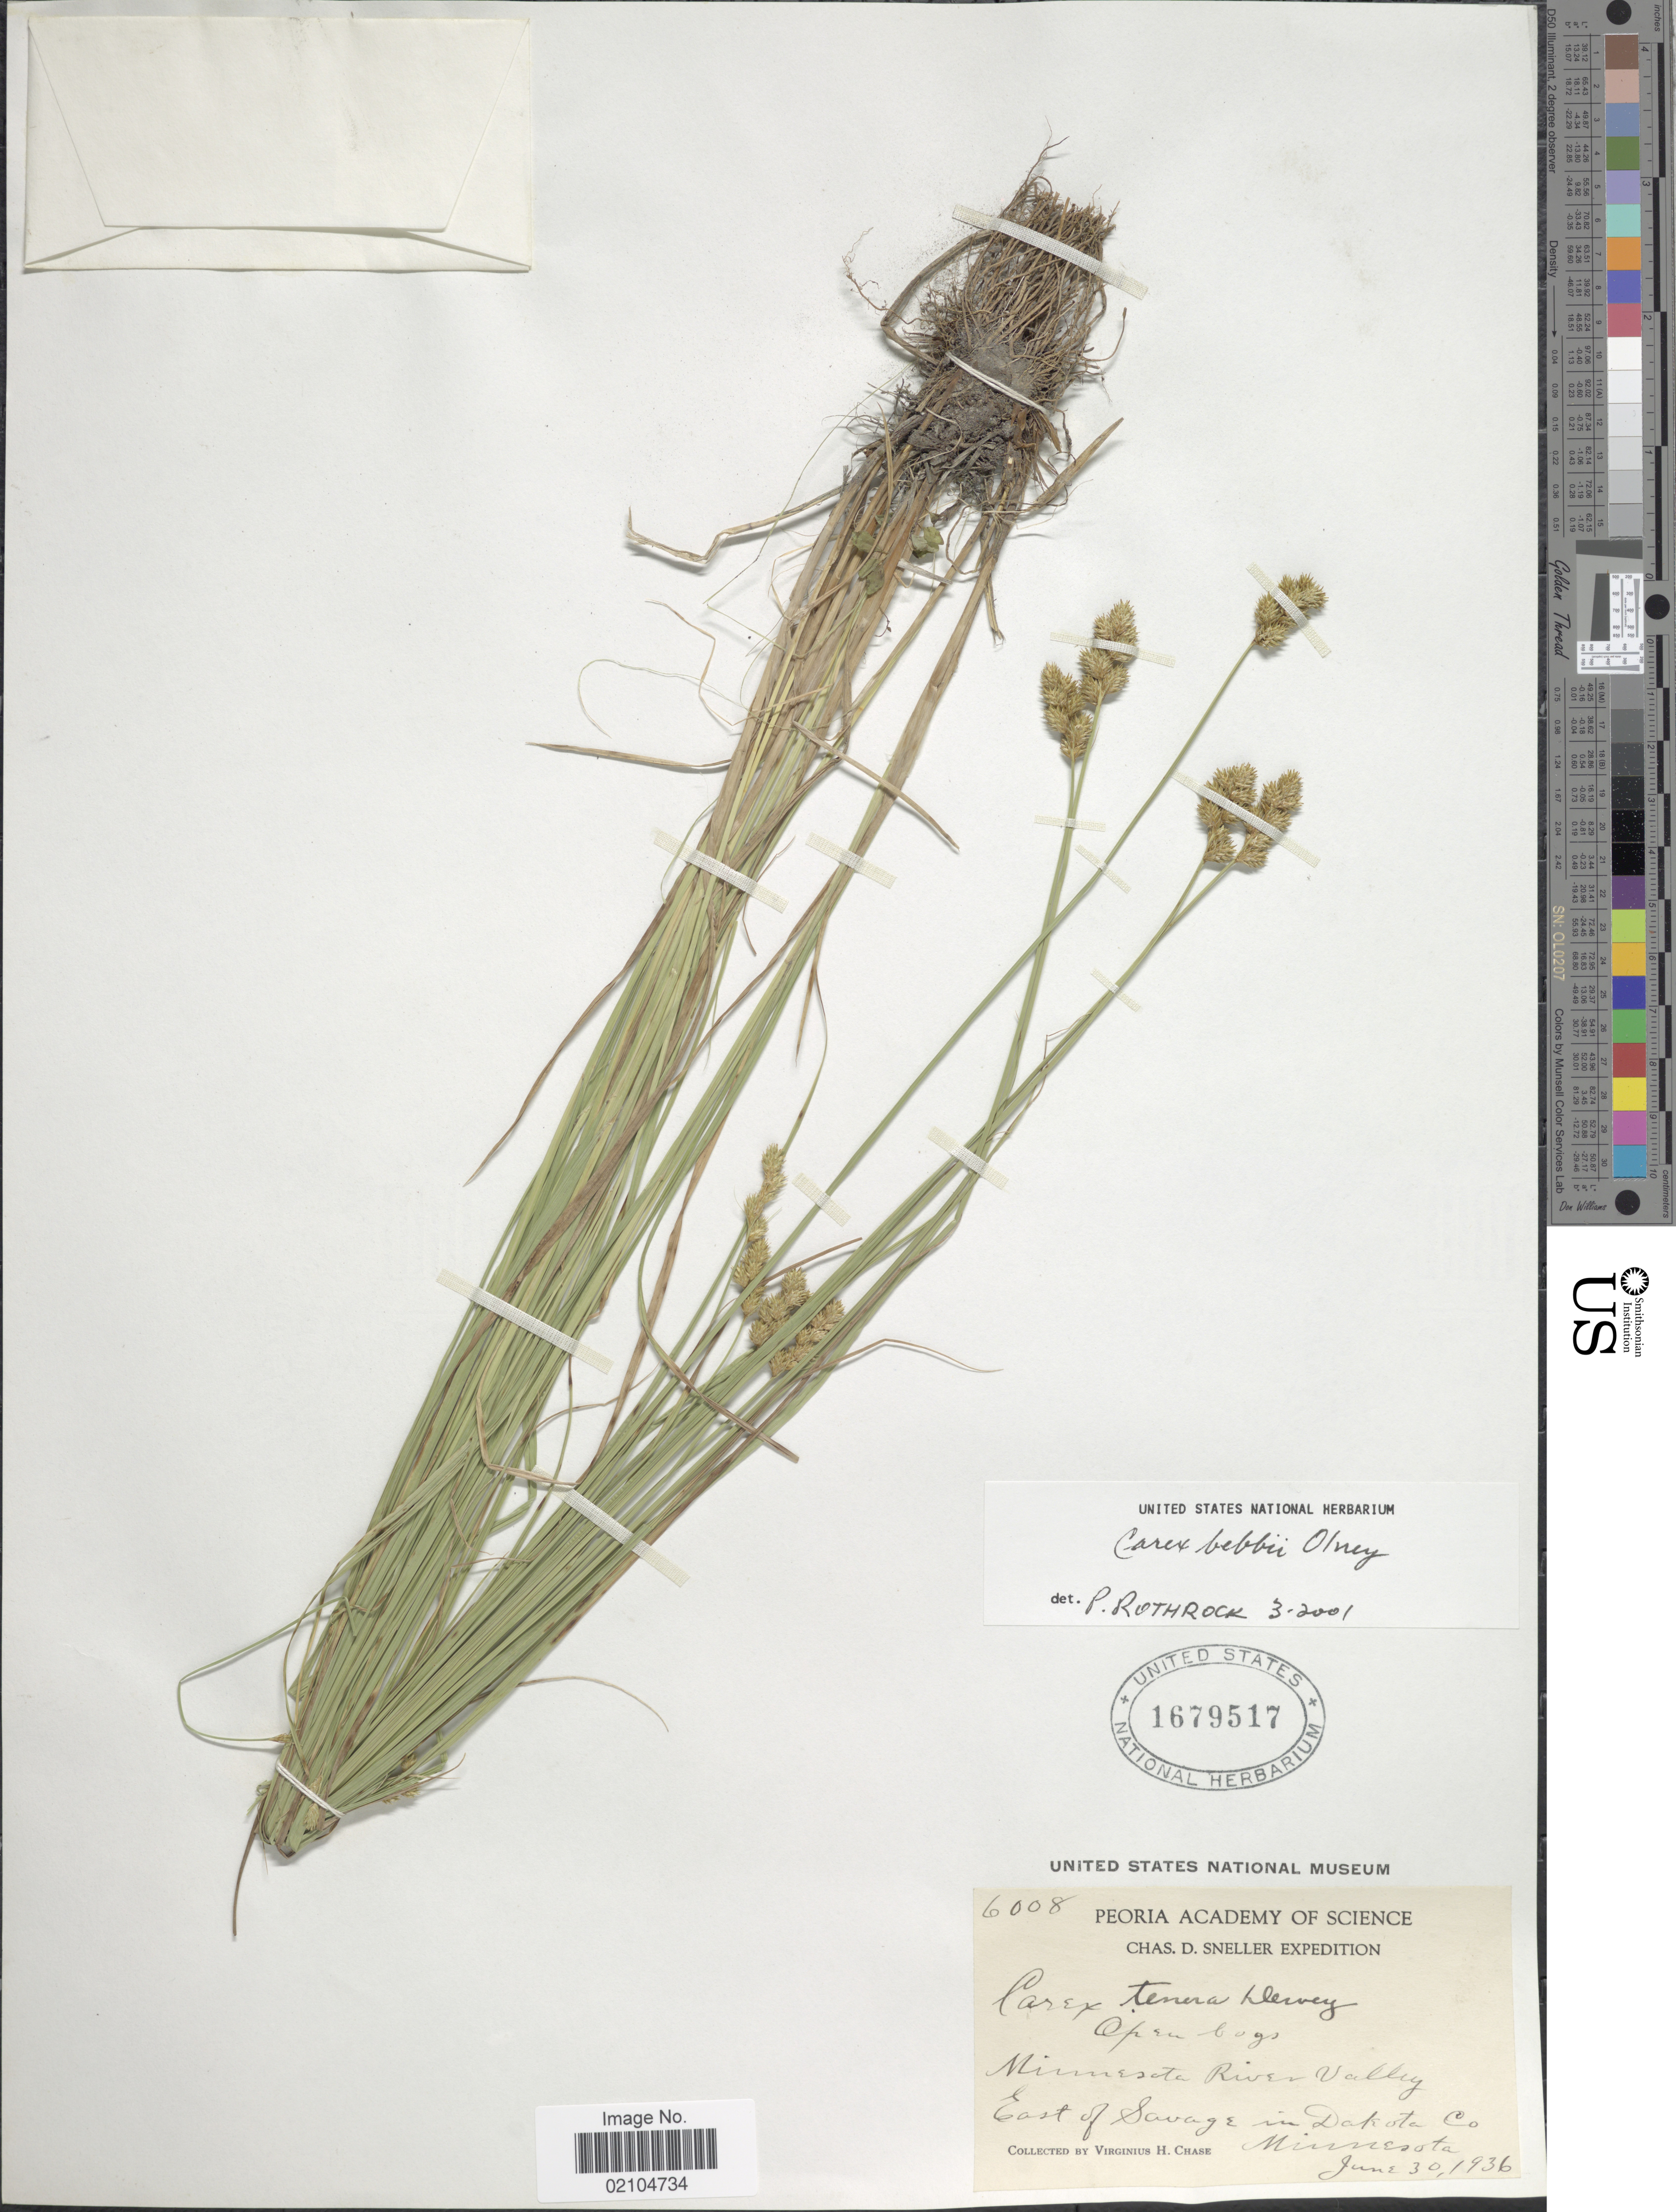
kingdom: Plantae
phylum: Tracheophyta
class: Liliopsida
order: Poales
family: Cyperaceae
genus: Carex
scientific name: Carex bebbii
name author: (L.H. Bailey) Olney ex Fernald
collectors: V. H. Chase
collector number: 6008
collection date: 1936-06-30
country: United States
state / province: Minnesota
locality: Minnesota River Valley, East of Savage in Dakota Co., Minnesota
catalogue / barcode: US 1679517